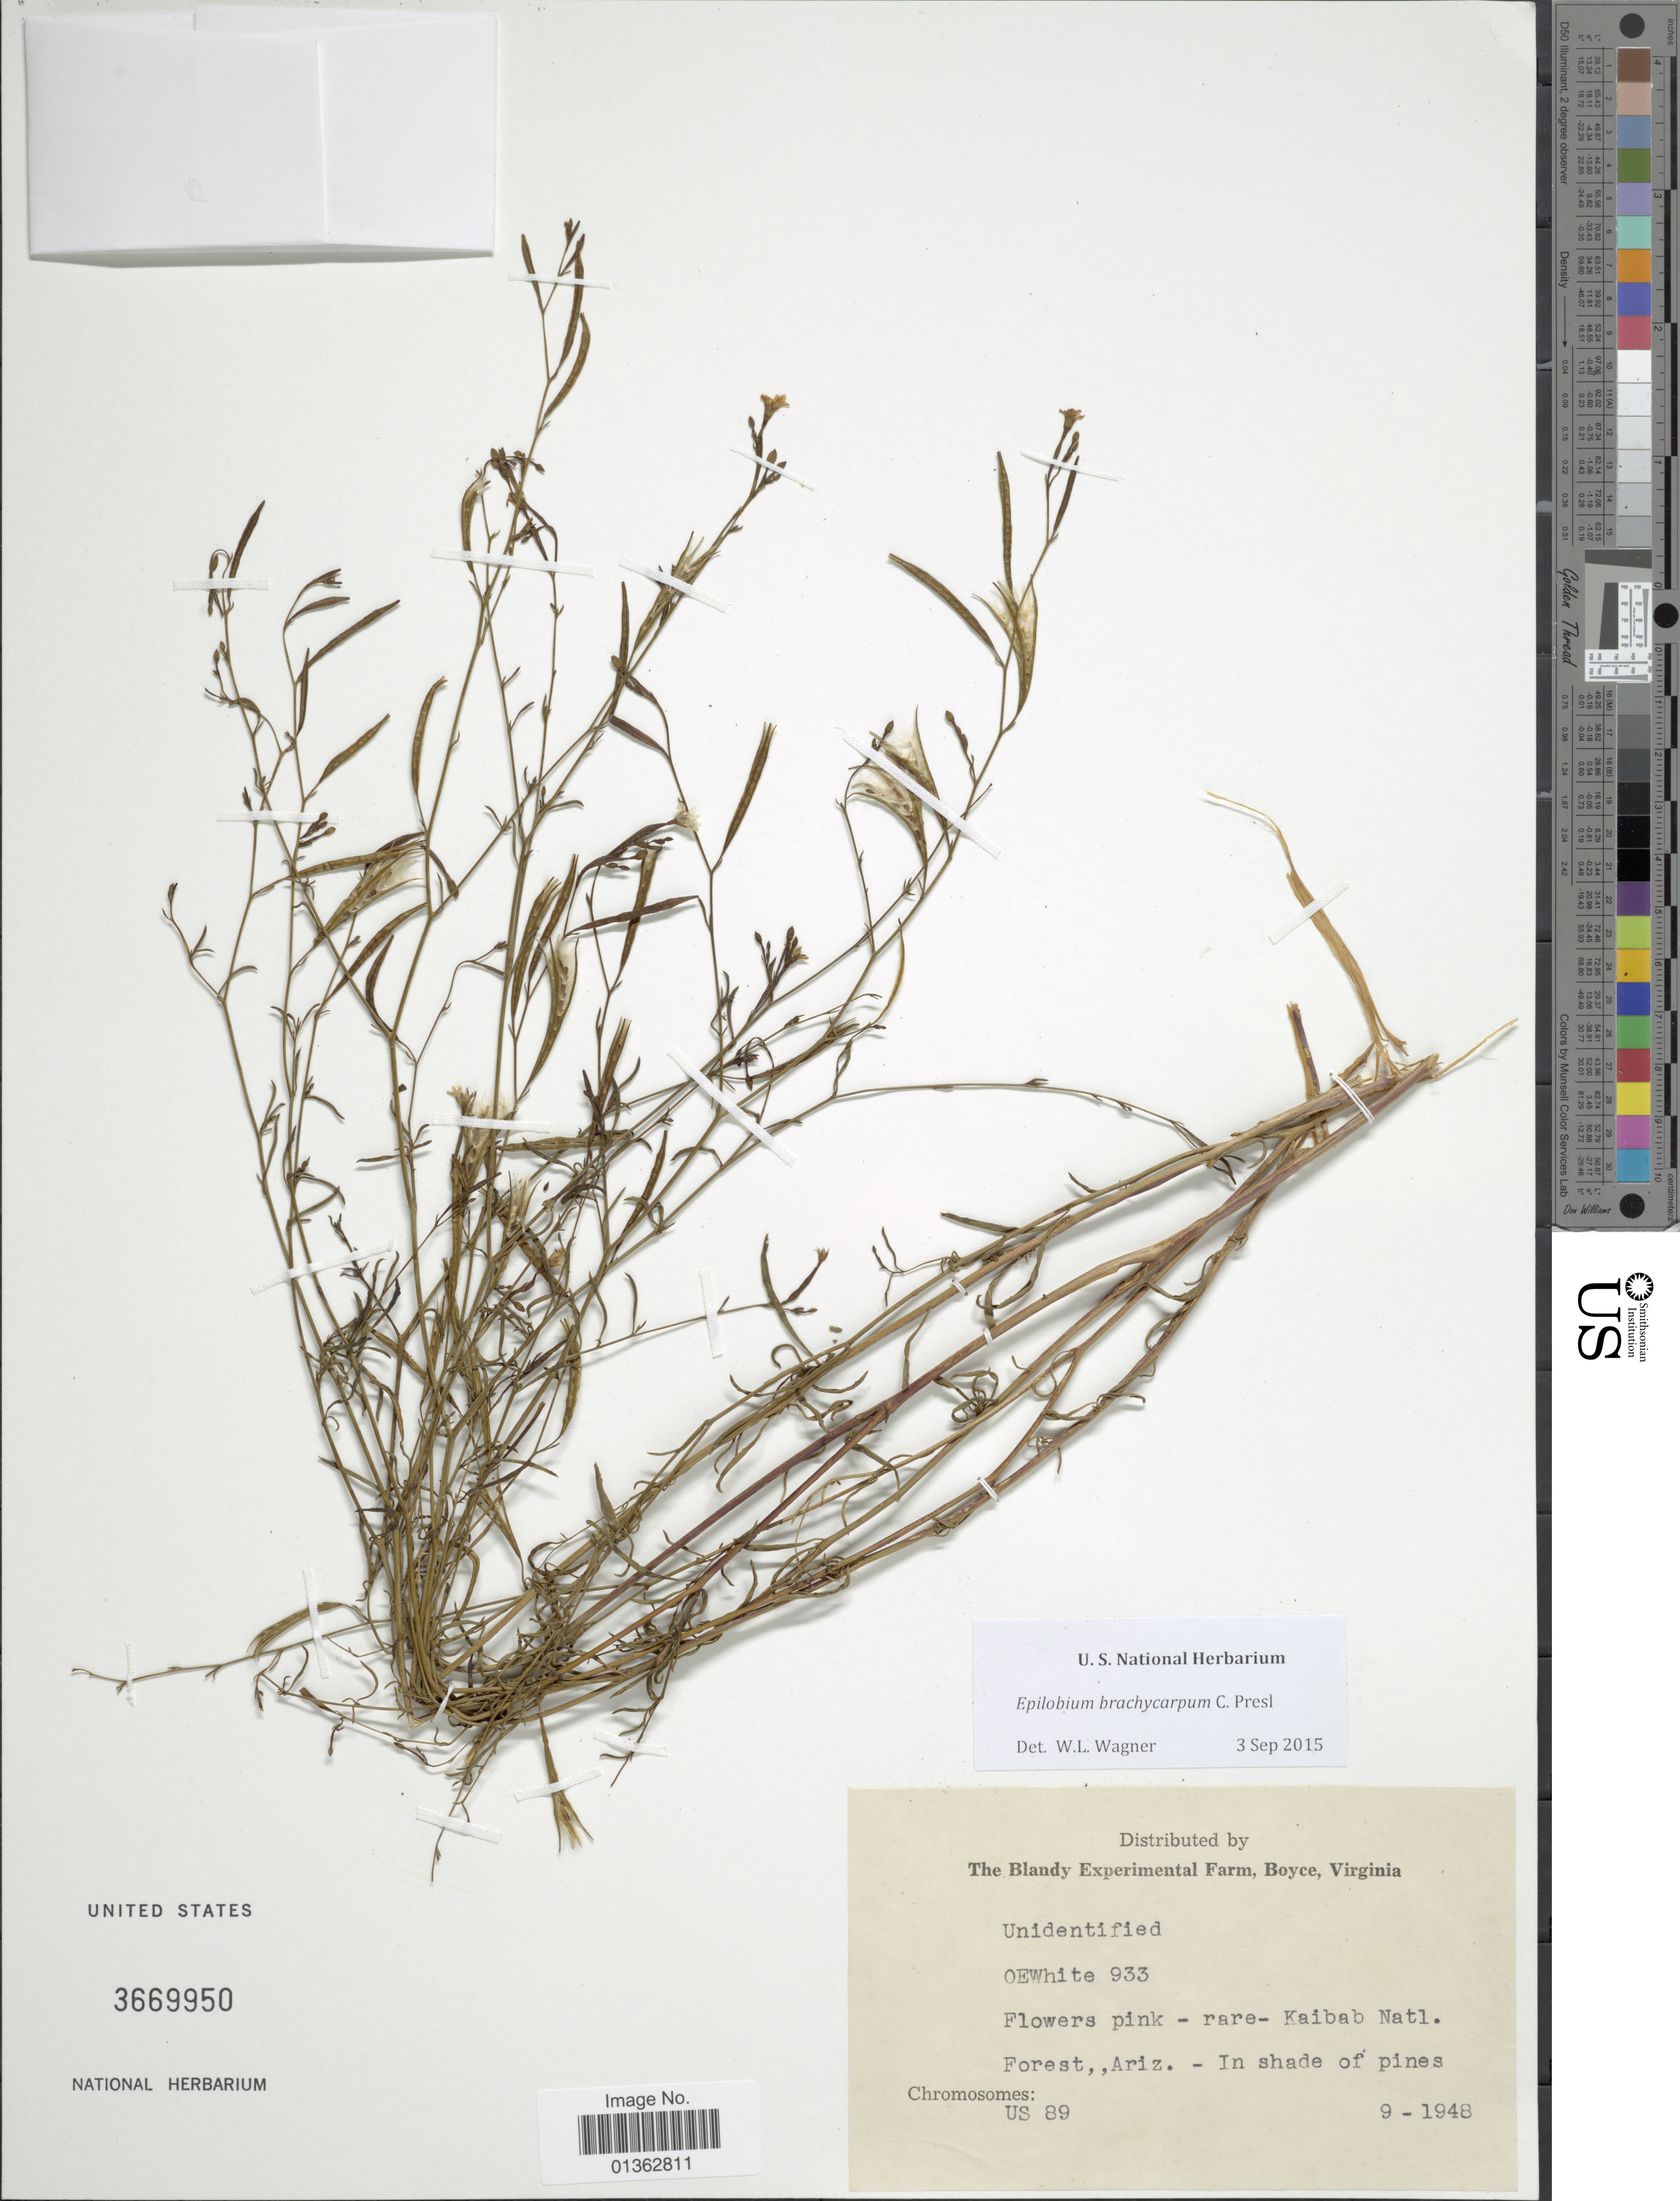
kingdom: Plantae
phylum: Tracheophyta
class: Magnoliopsida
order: Myrtales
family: Onagraceae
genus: Epilobium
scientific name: Epilobium brachycarpum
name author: C. Presl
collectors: O. E. White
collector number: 933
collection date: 1948-09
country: United States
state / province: Arizona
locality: Kaibab Natl.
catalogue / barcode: US 3669950